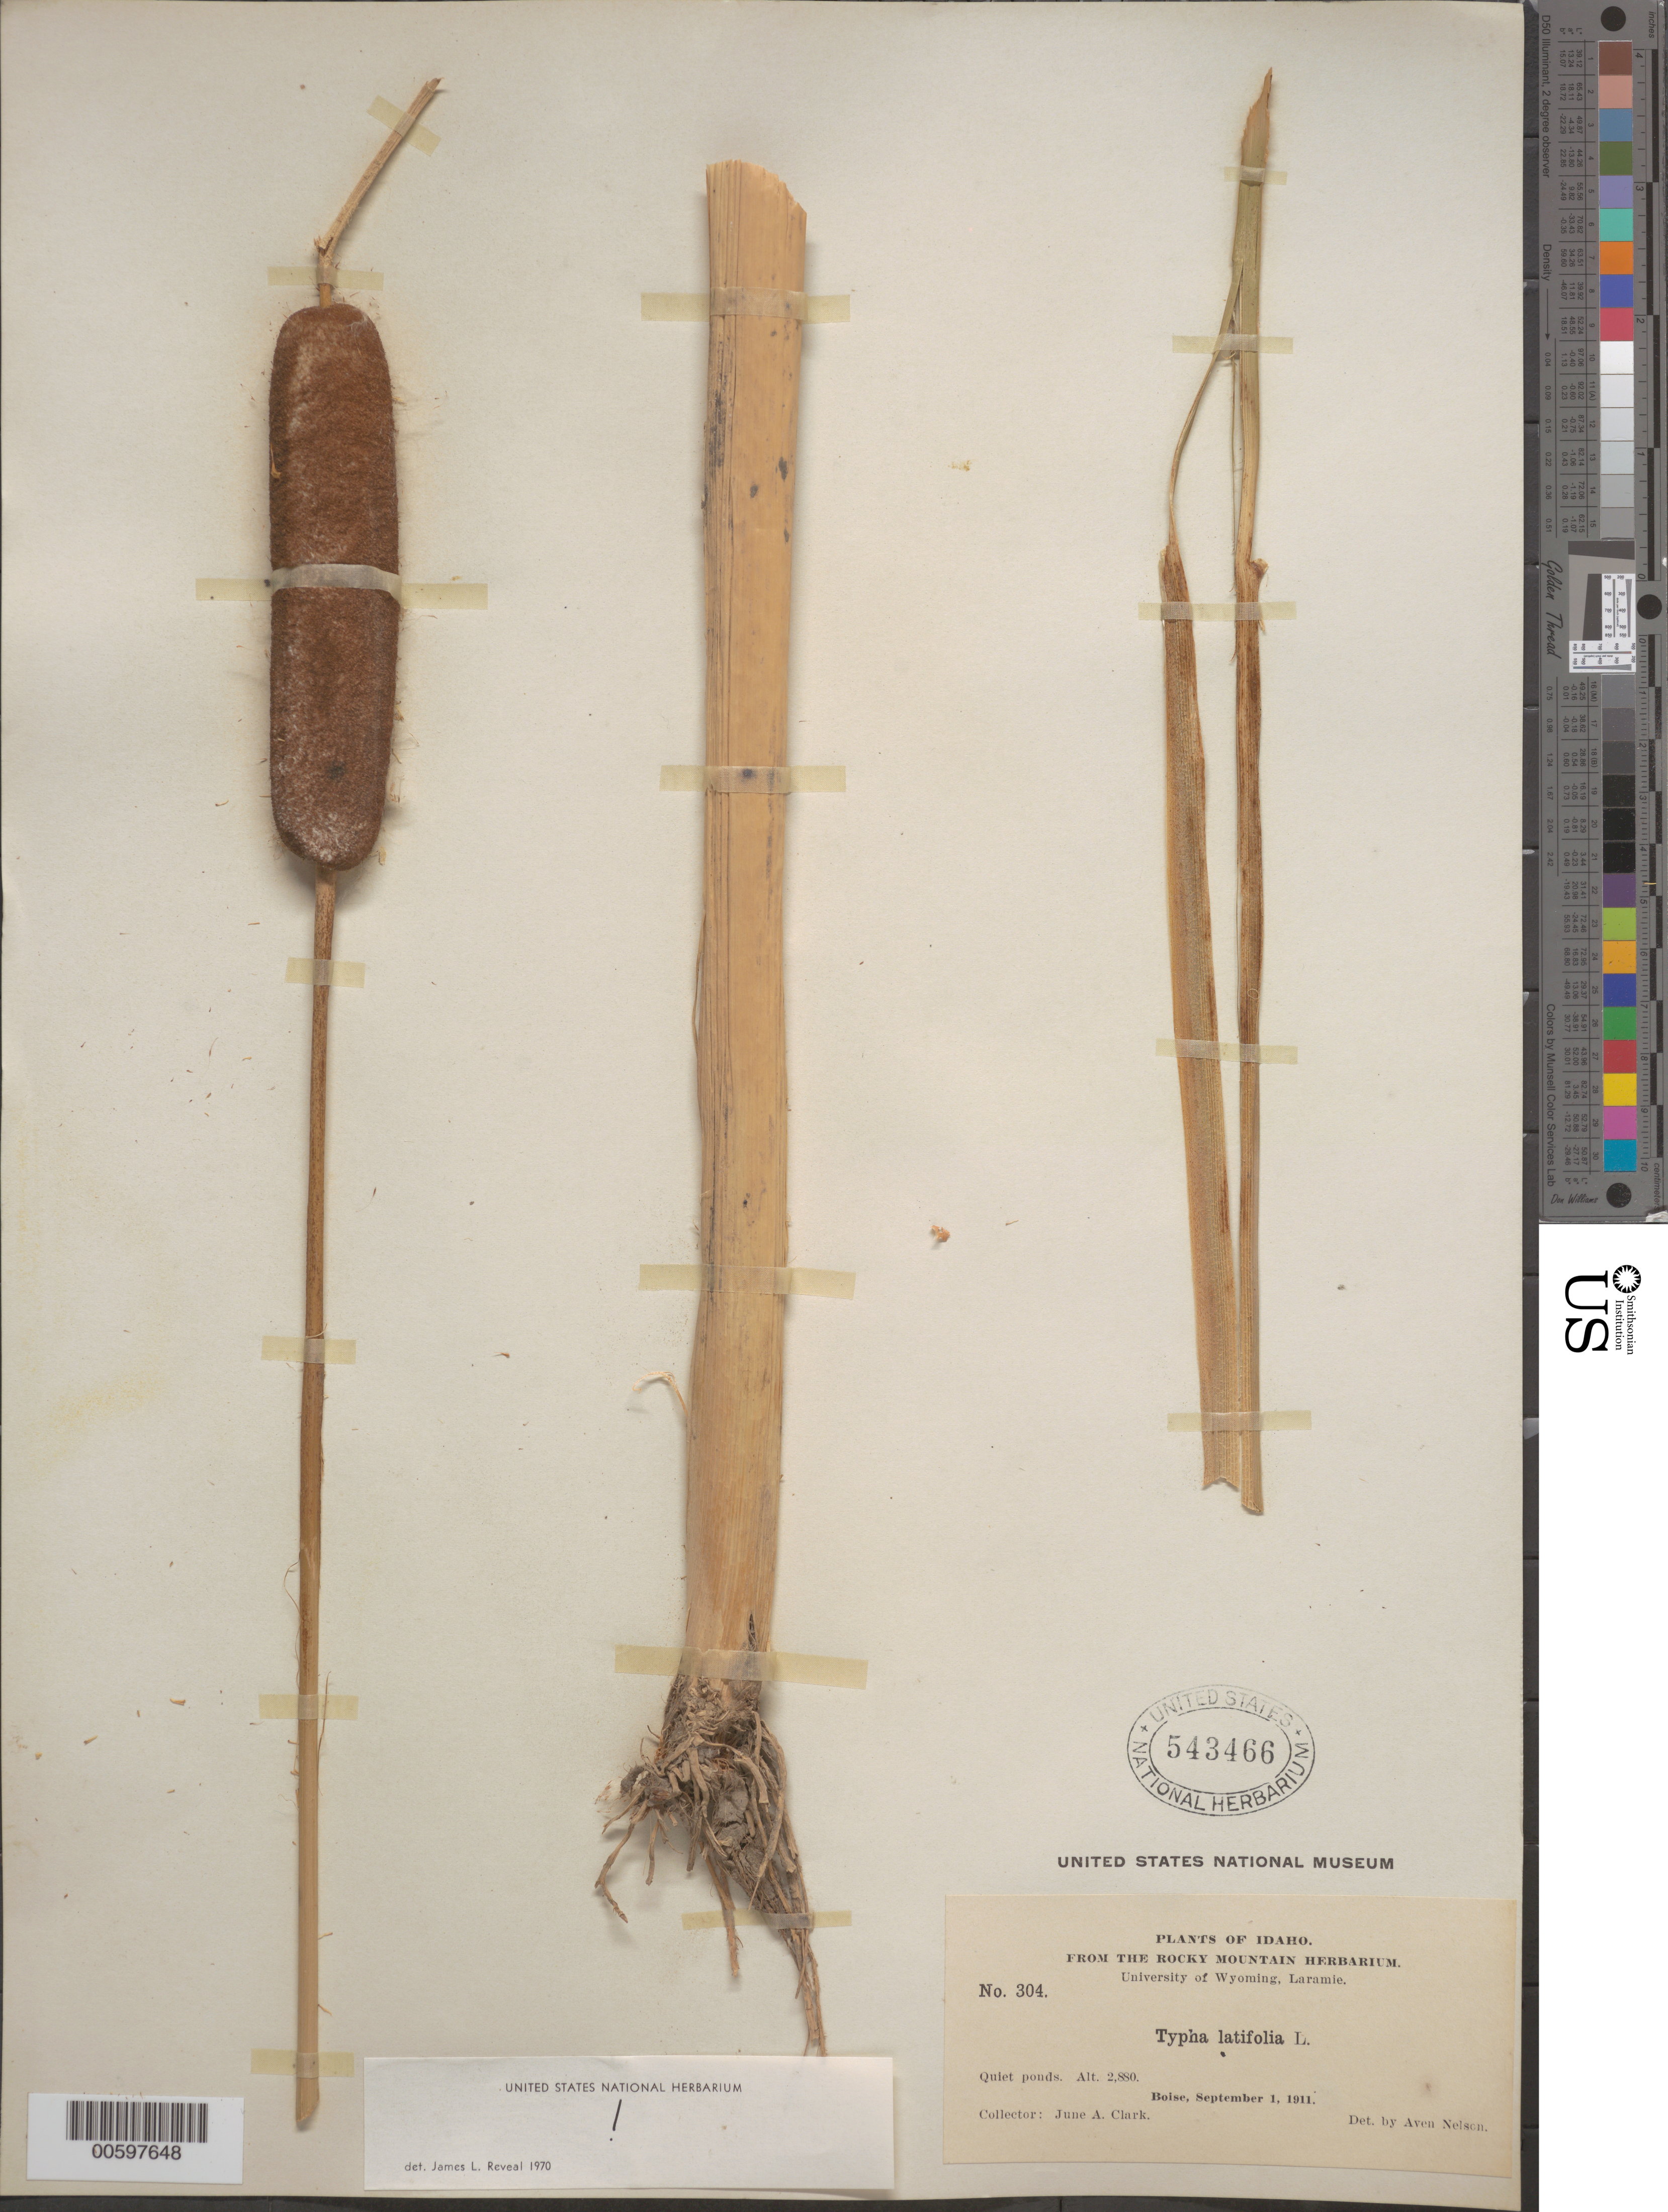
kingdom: Plantae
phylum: Tracheophyta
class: Liliopsida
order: Poales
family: Typhaceae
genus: Typha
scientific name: Typha latifolia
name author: L.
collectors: J. A. Clark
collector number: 304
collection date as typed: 01 Sep 1911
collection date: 1911-09-01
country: United States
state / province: Idaho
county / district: Ada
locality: Boise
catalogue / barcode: US 543466